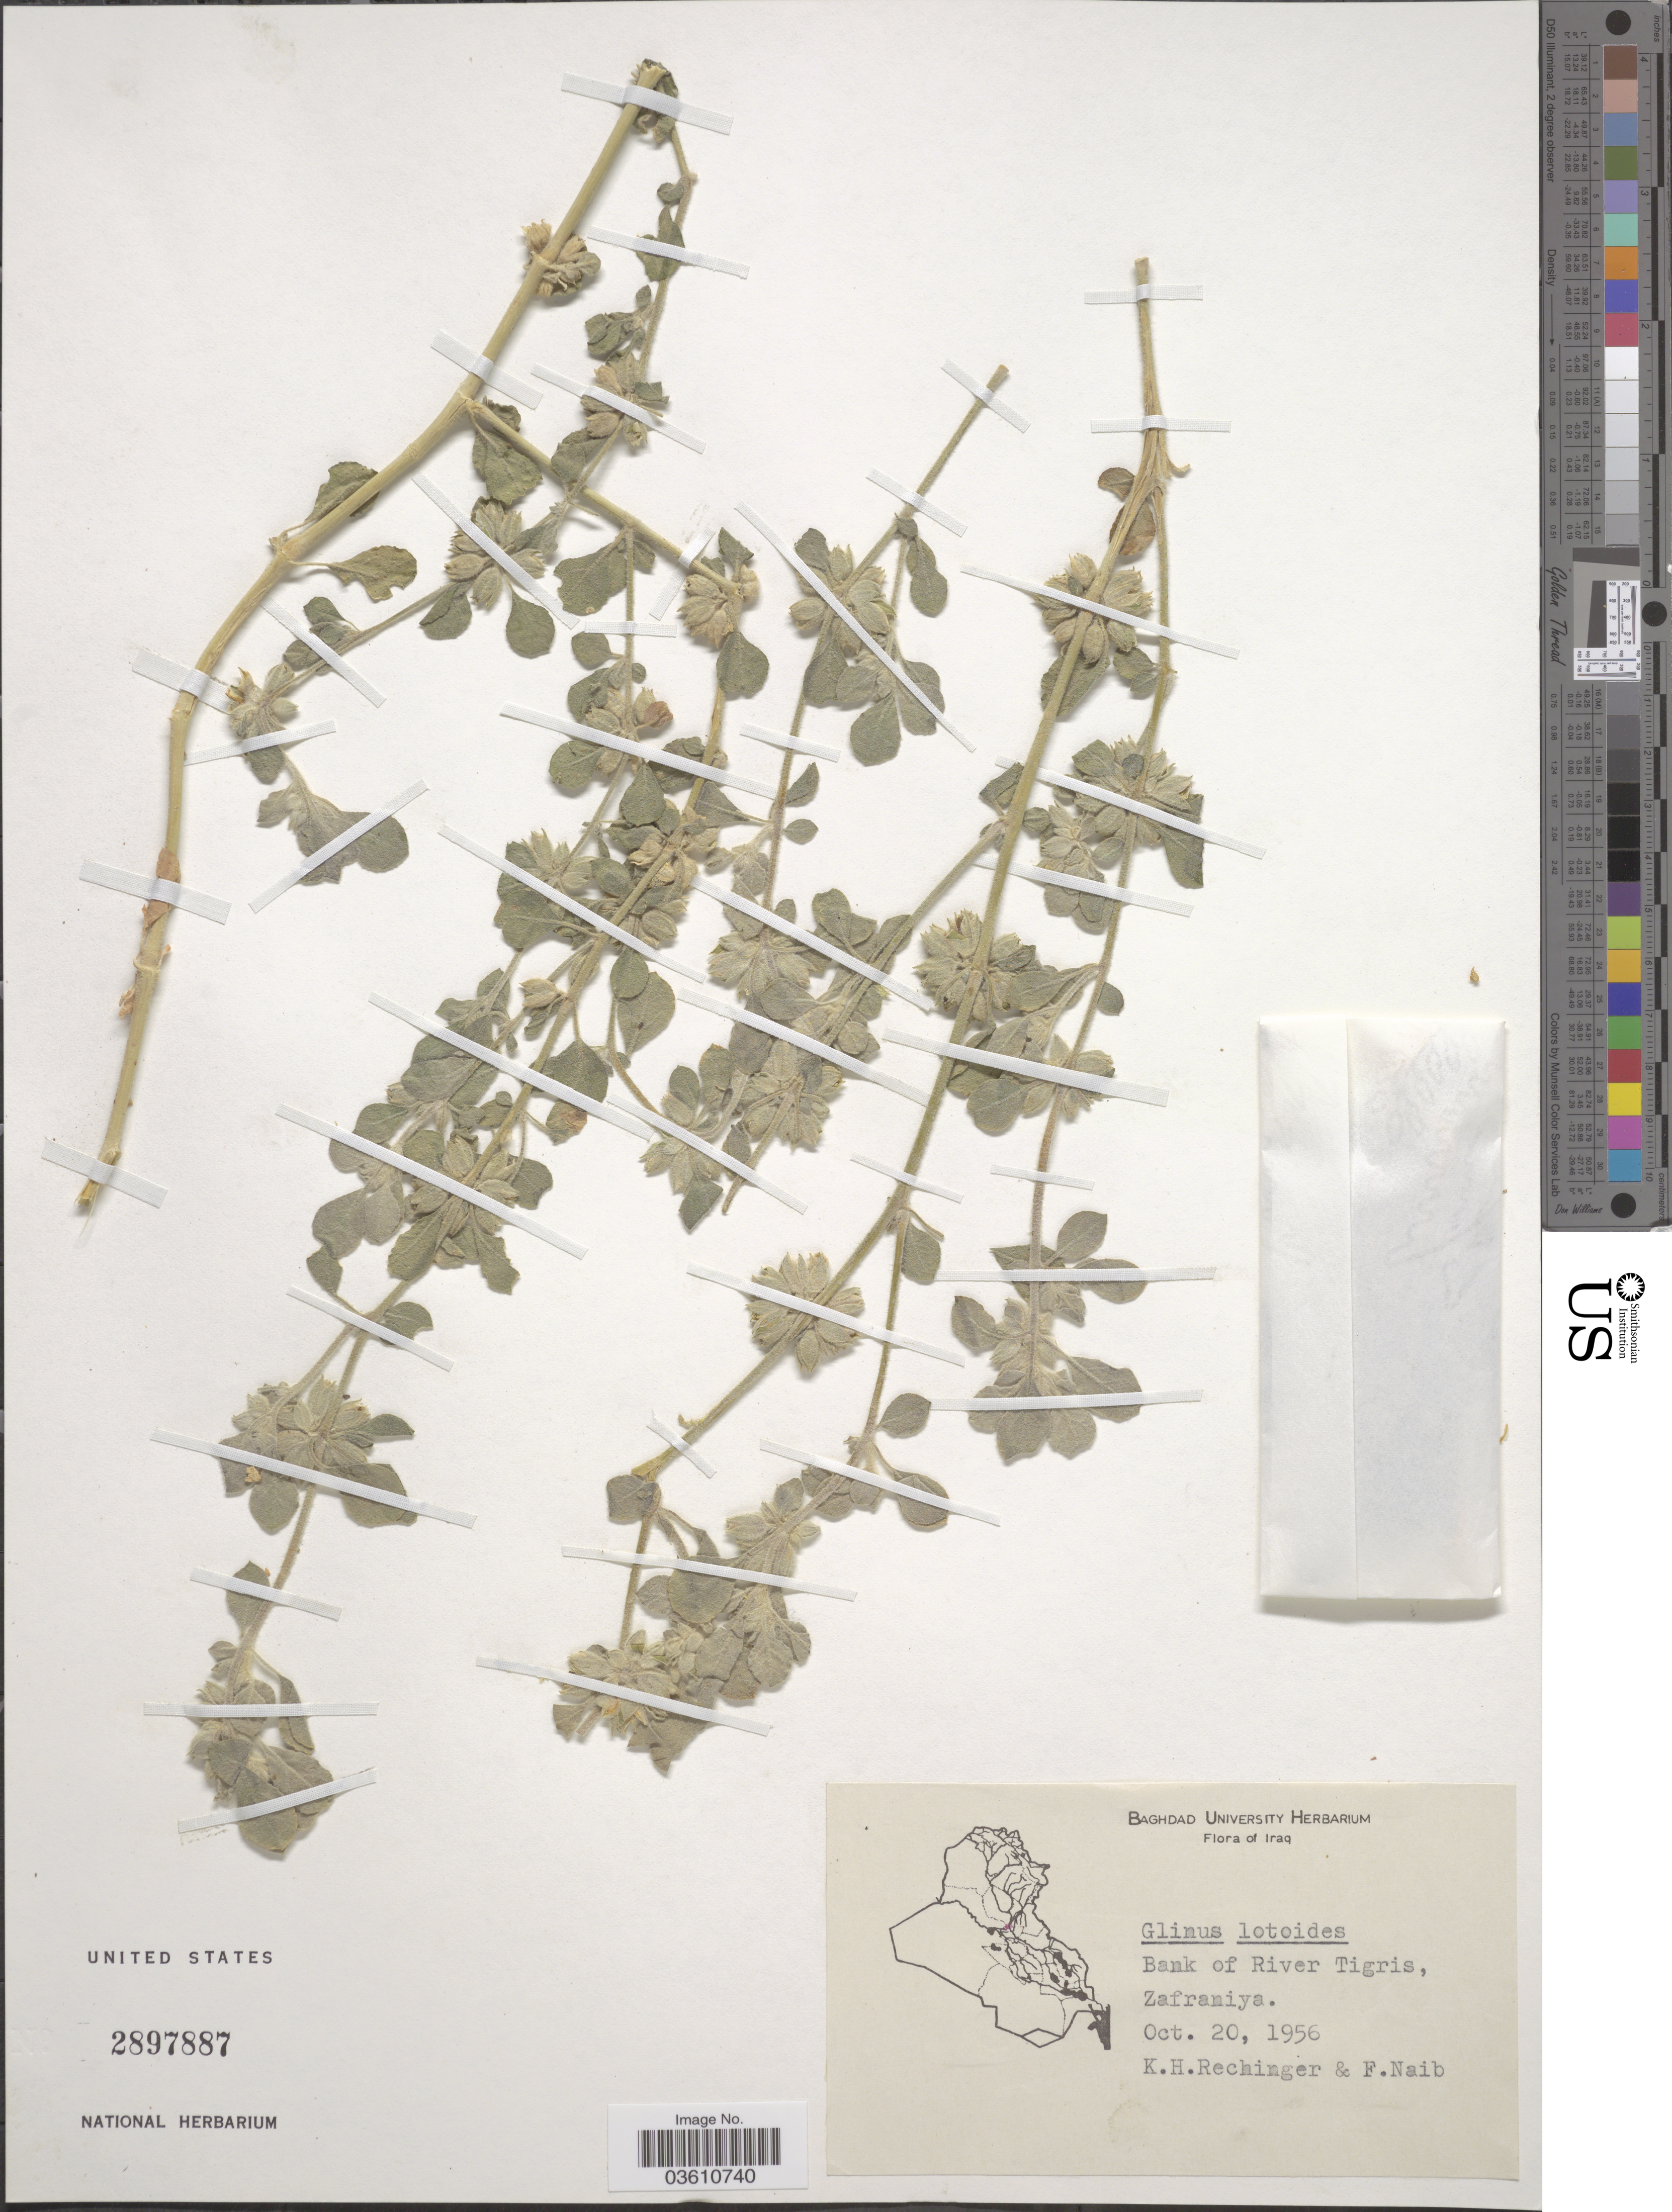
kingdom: Plantae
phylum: Tracheophyta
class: Magnoliopsida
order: Caryophyllales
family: Molluginaceae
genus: Glinus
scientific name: Glinus lotoides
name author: L.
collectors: K. H. Rechinger & F. Naib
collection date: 1956-10-20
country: Iraq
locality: Bank of River Tigris, Zafraniya.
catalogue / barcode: US 2897887